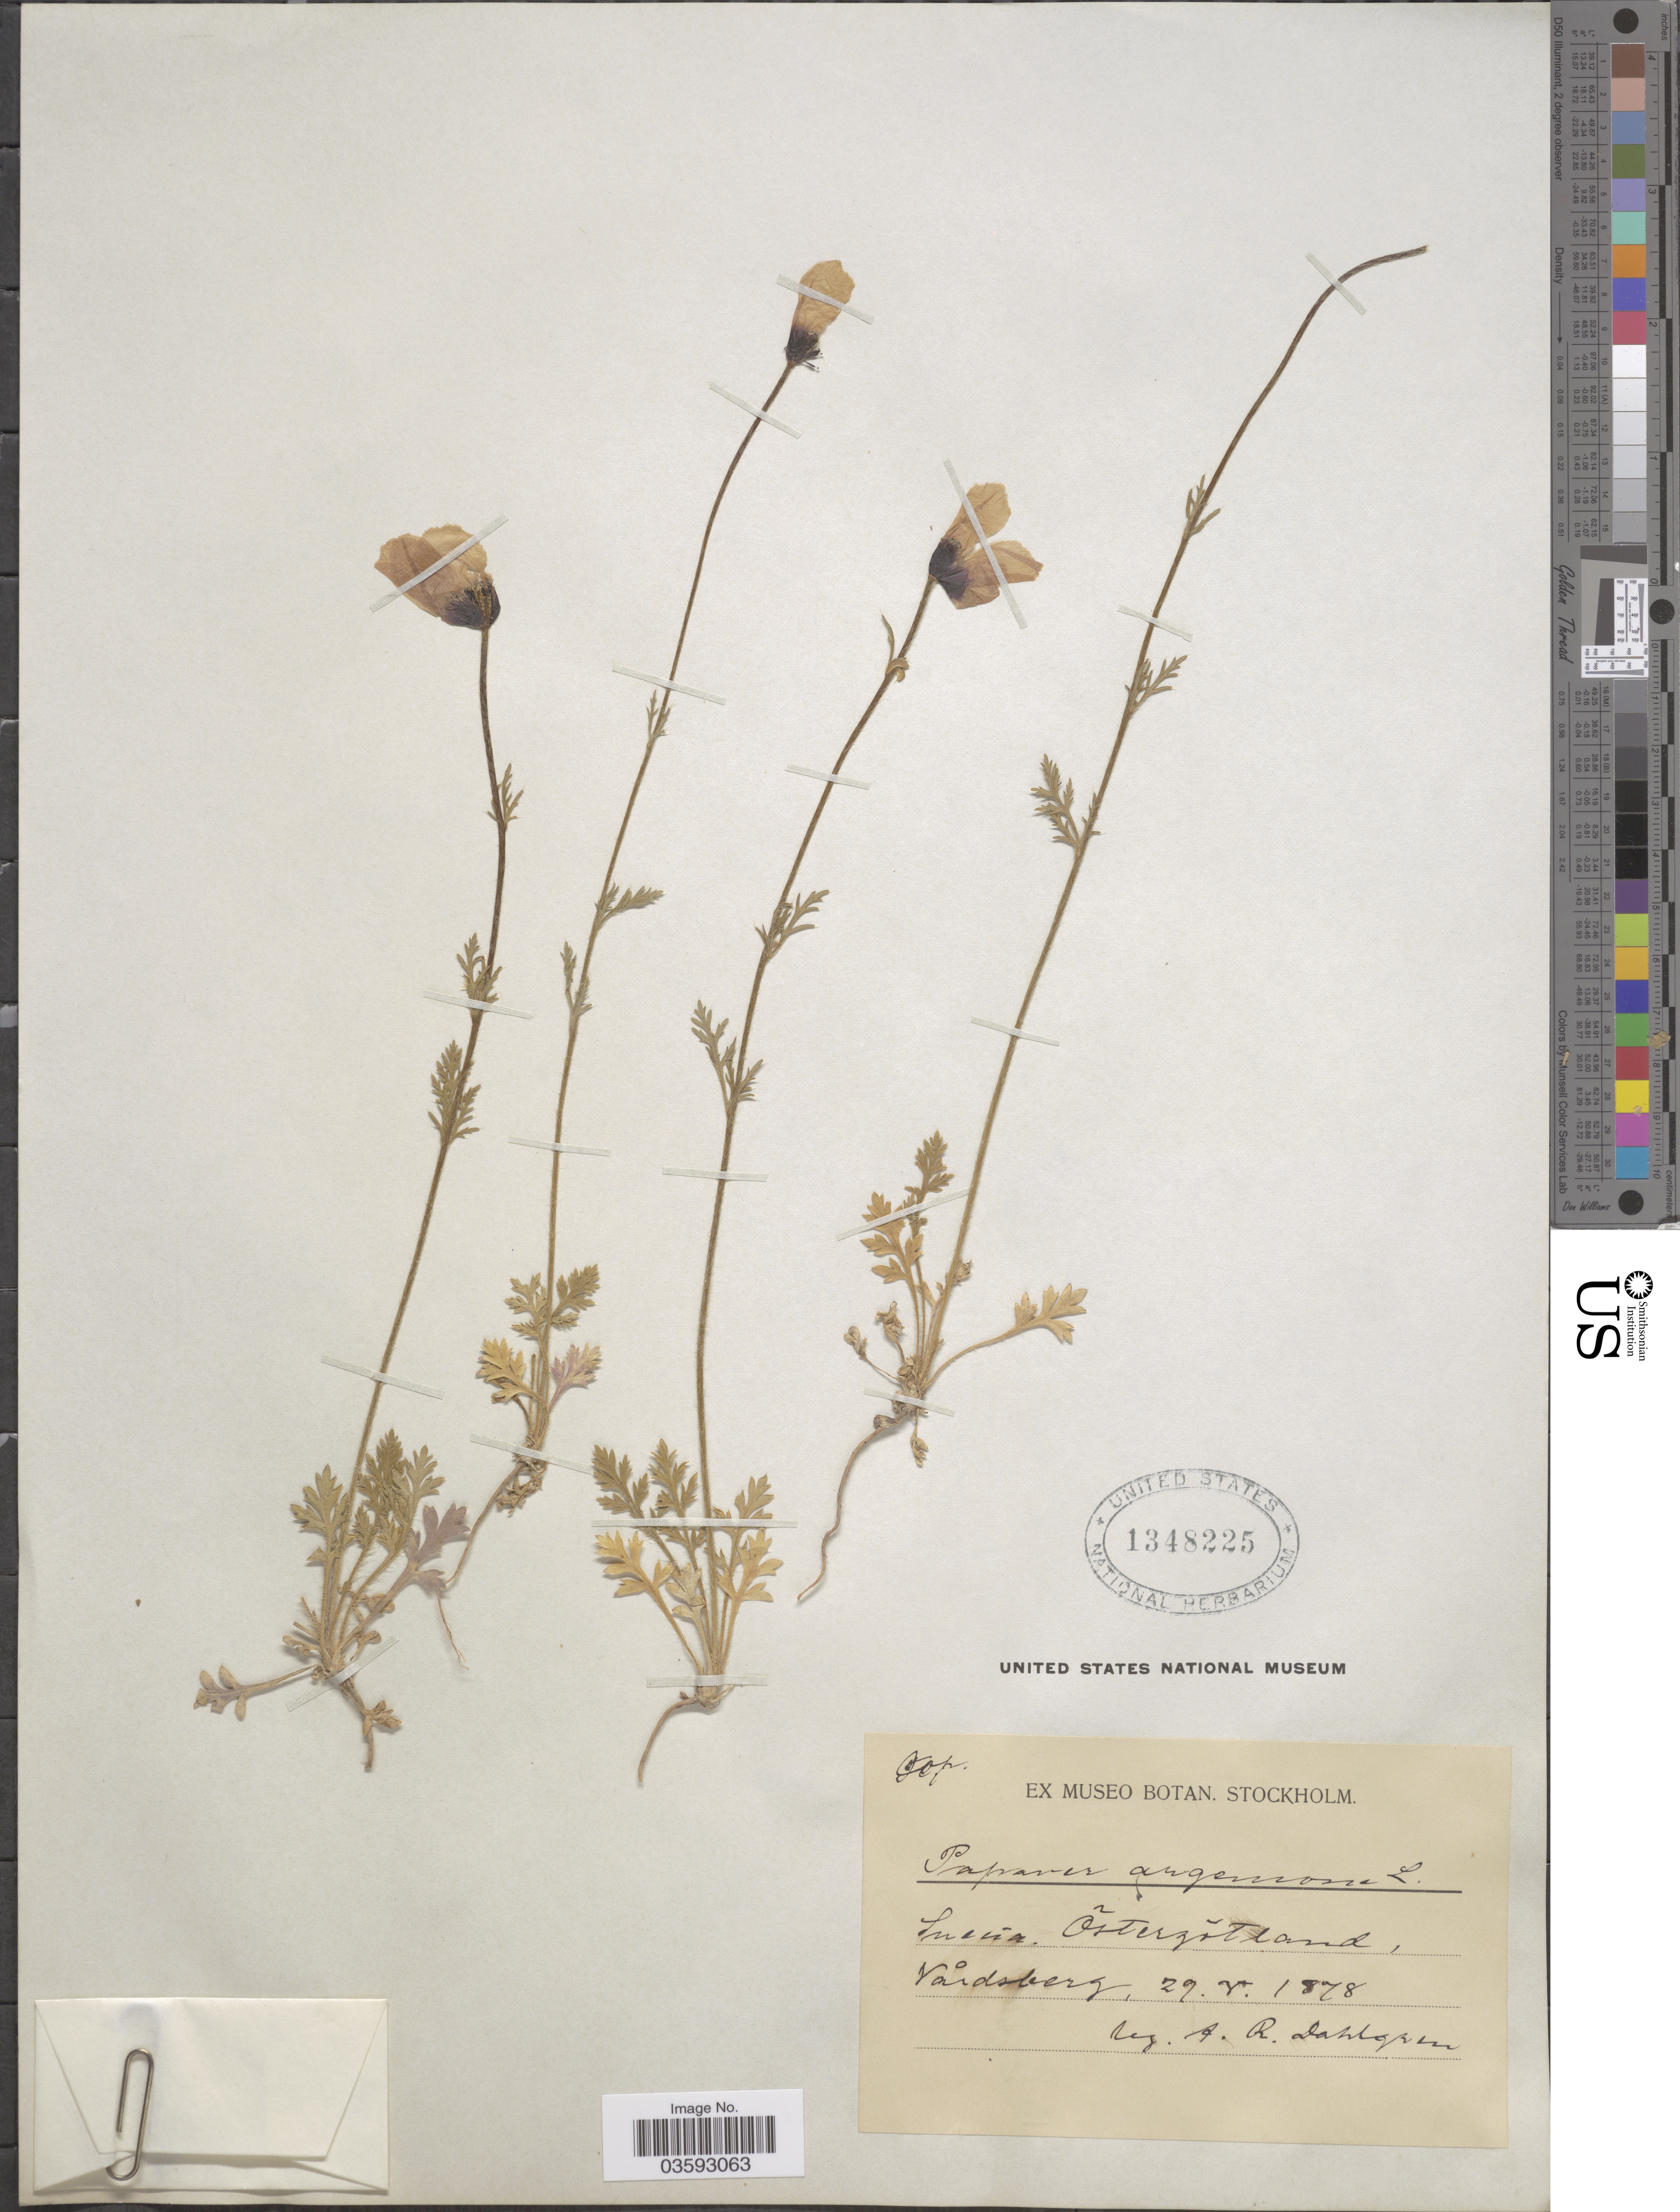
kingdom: Plantae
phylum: Tracheophyta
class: Magnoliopsida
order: Ranunculales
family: Papaveraceae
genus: Papaver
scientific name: Papaver argemone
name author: L.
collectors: A. Dahlgren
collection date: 1878-05-29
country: Sweden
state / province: Östergötland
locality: Suecia. Östergötland, Våidsberg.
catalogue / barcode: US 1348225